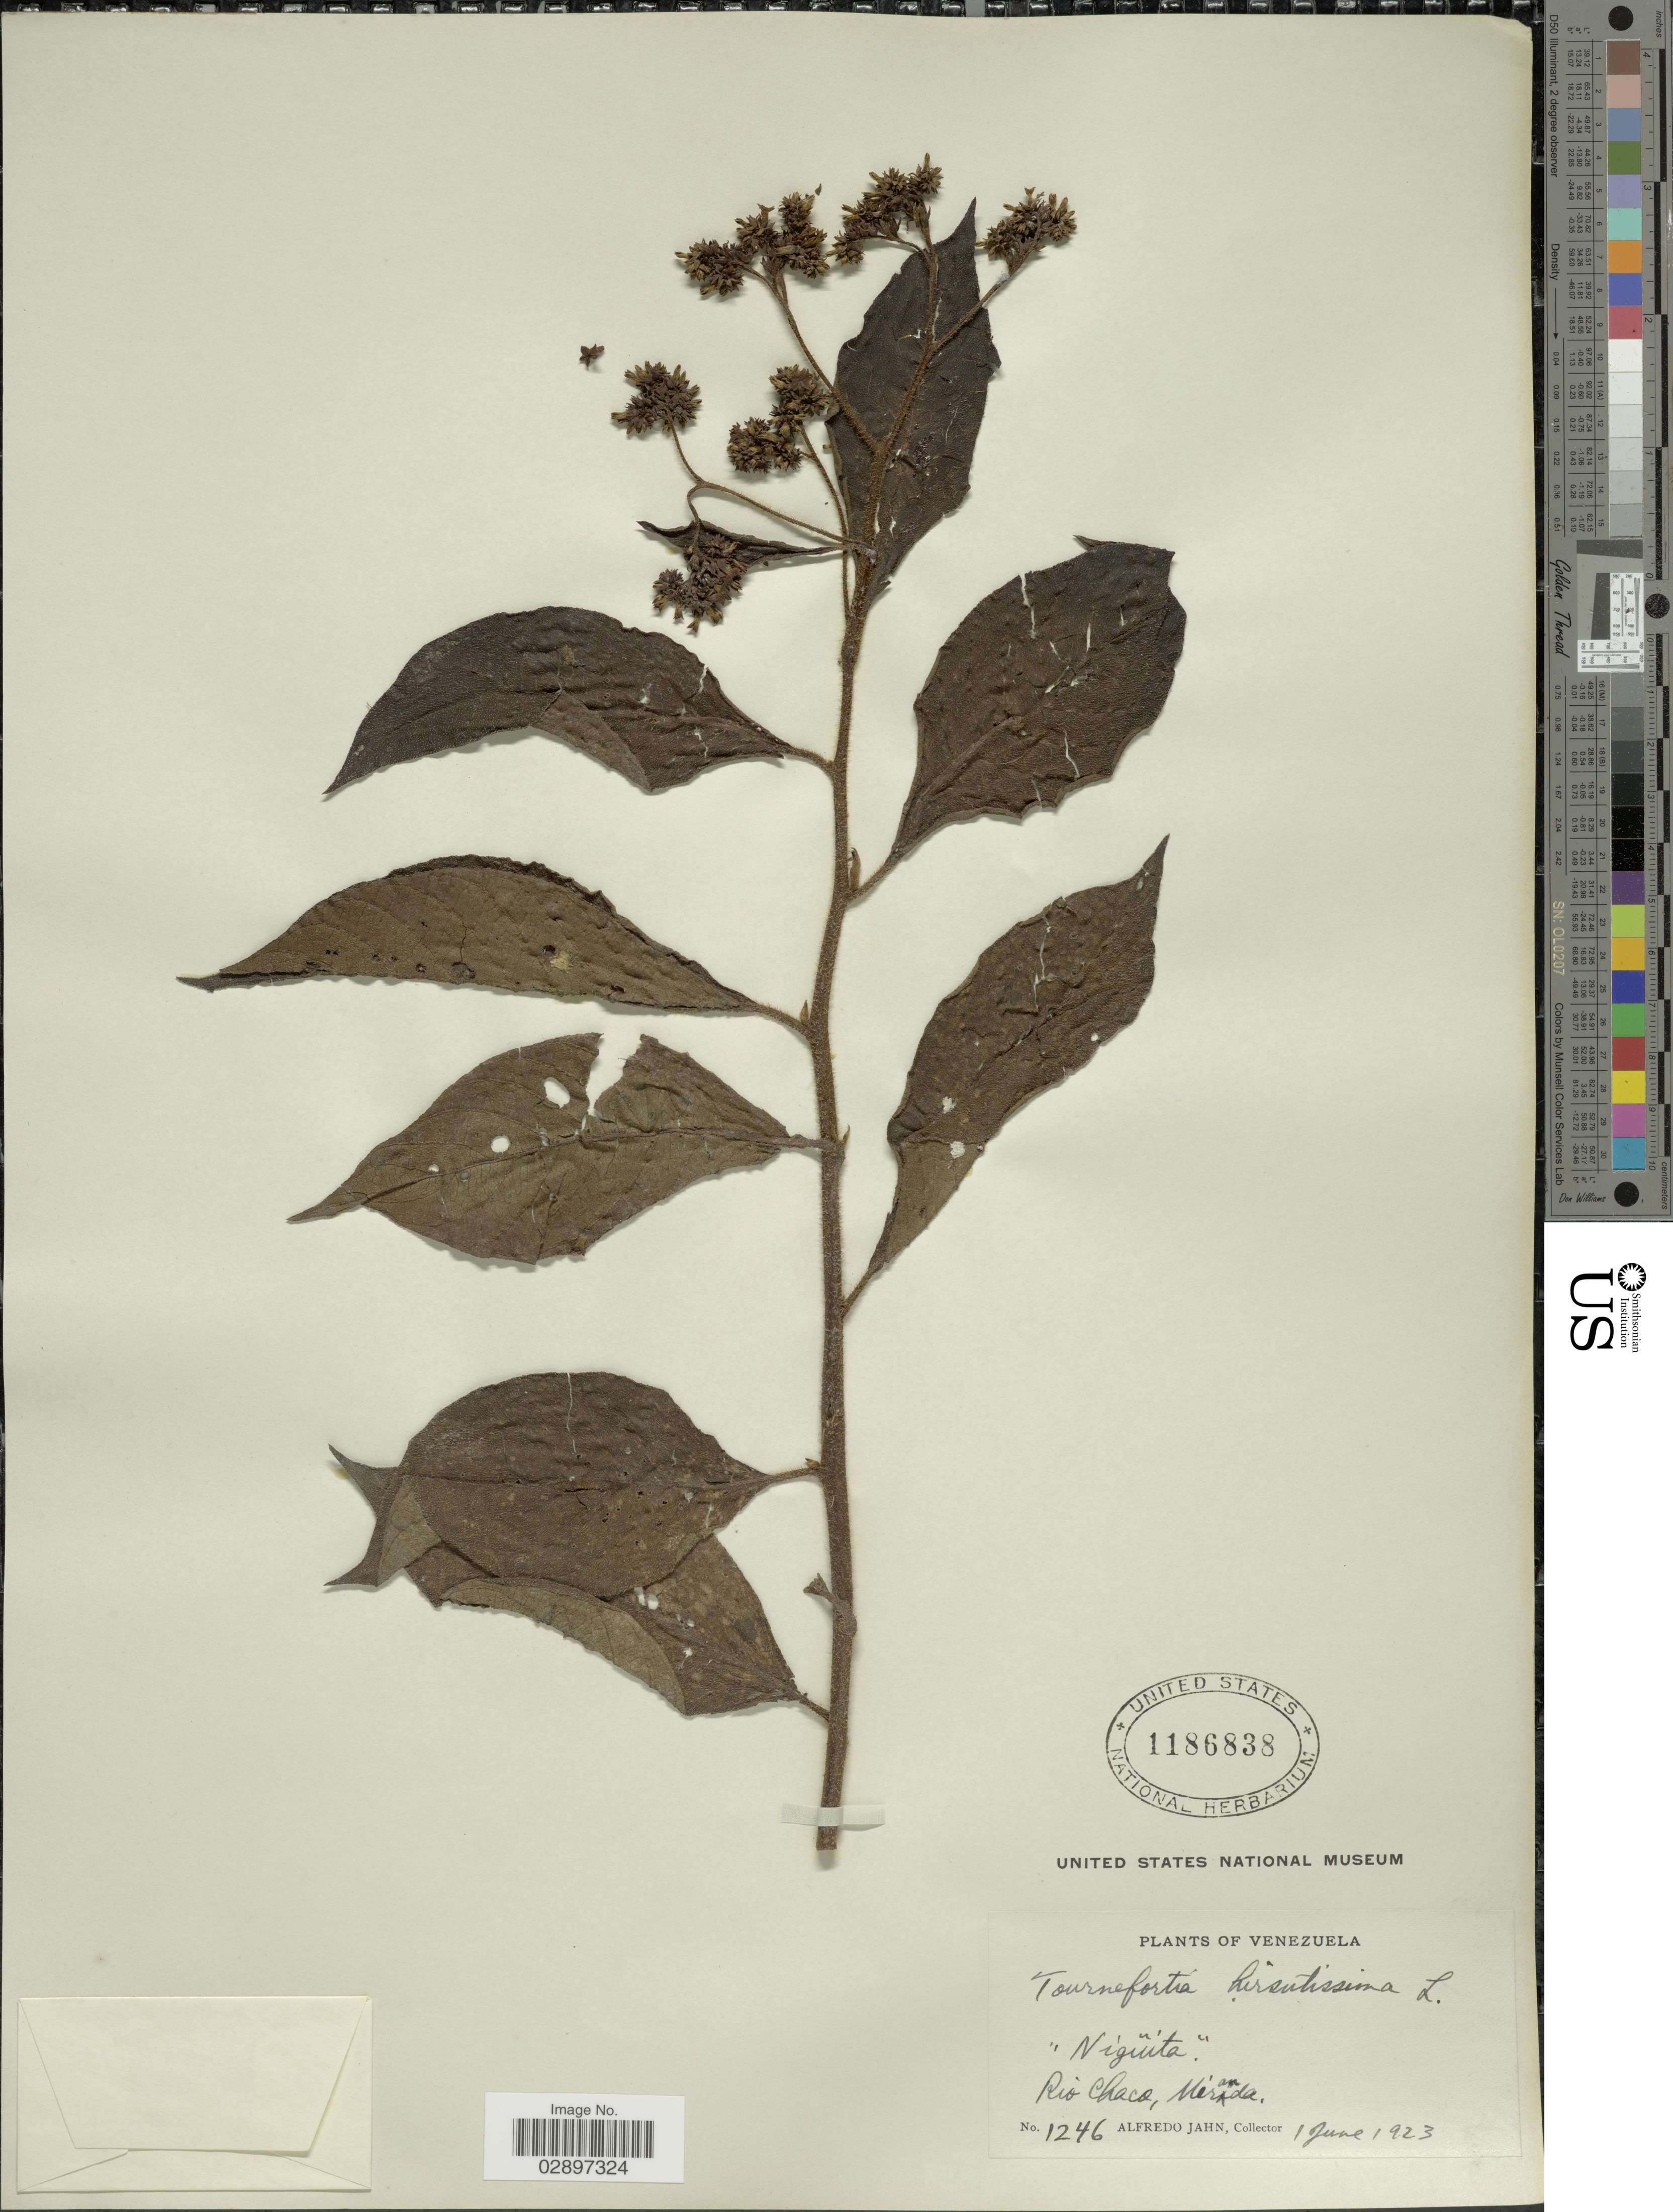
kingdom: Plantae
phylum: Tracheophyta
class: Magnoliopsida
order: Boraginales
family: Heliotropiaceae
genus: Tournefortia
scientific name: Tournefortia hirsutissima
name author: L.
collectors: A. Jahn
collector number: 1246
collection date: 1923-06-01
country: Venezuela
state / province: Miranda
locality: Niguita.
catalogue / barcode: US 1186838